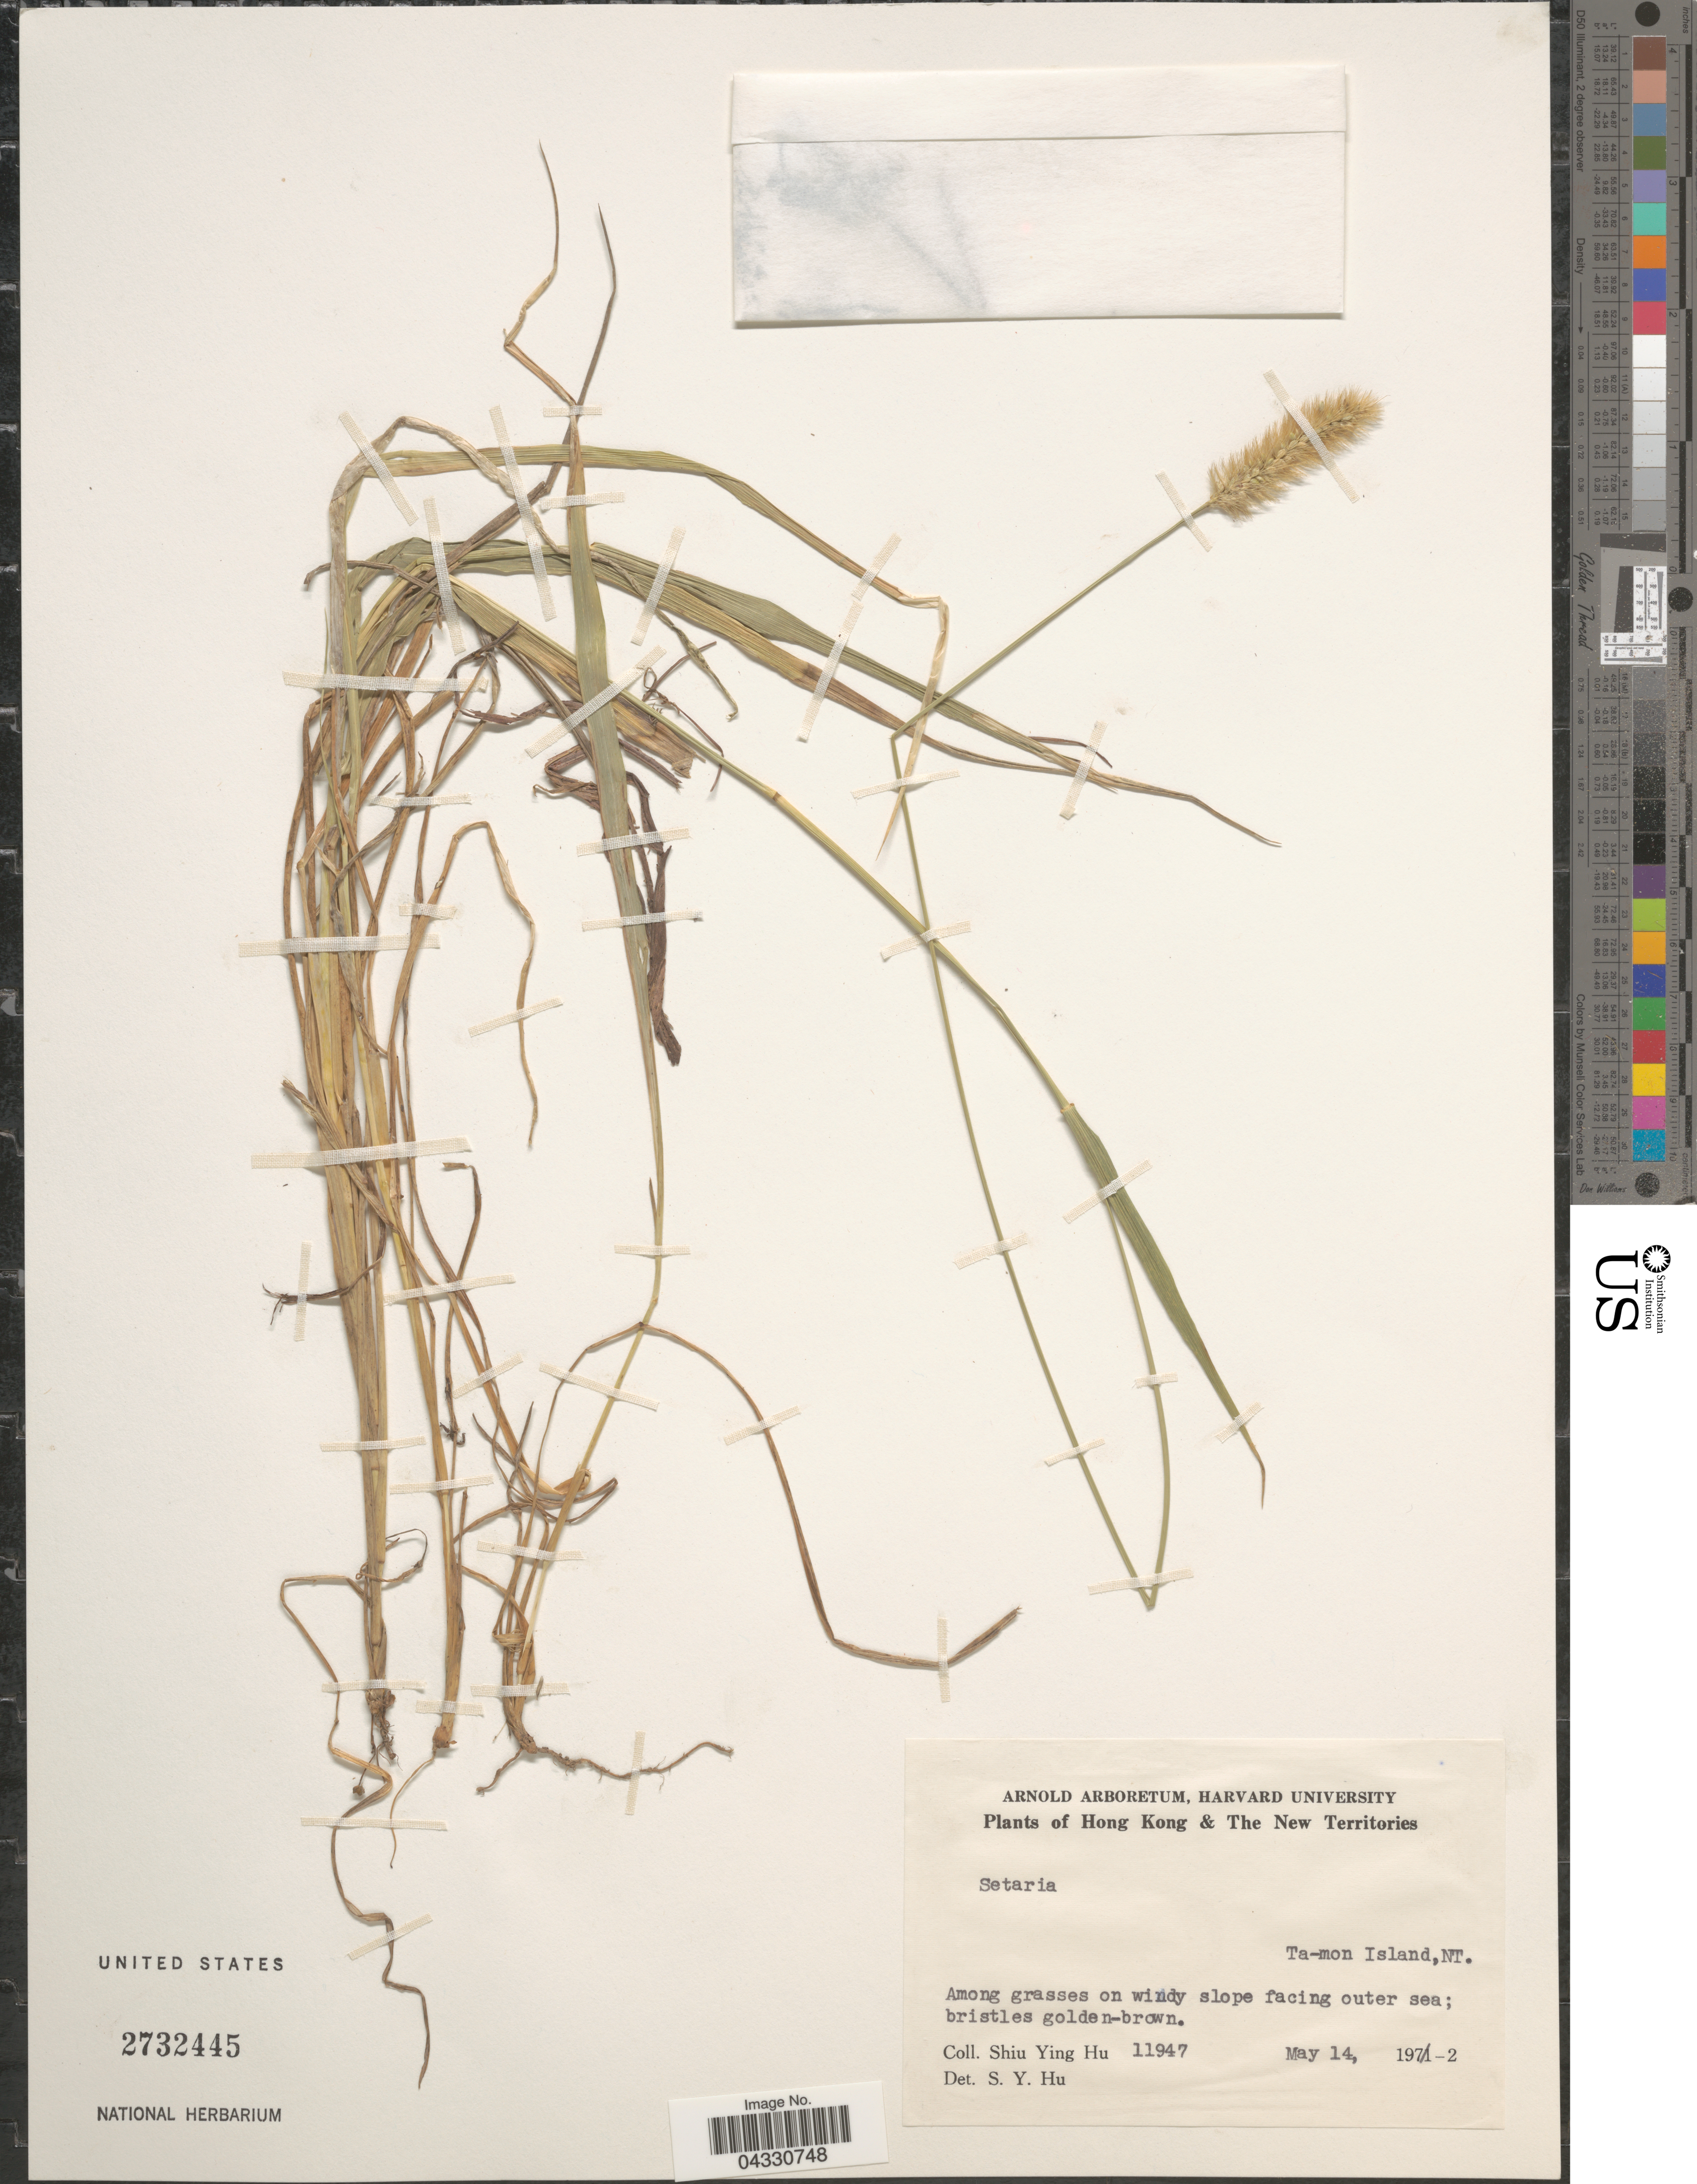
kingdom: Plantae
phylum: Tracheophyta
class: Liliopsida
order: Poales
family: Poaceae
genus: Setaria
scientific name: Setaria sp.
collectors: S. Y. Hu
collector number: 11947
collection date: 1972-05-14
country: China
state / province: Hong Kong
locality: The New Territories. Ta-mon Island, NT. On windy slope facing outer sea.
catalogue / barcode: US 2732445